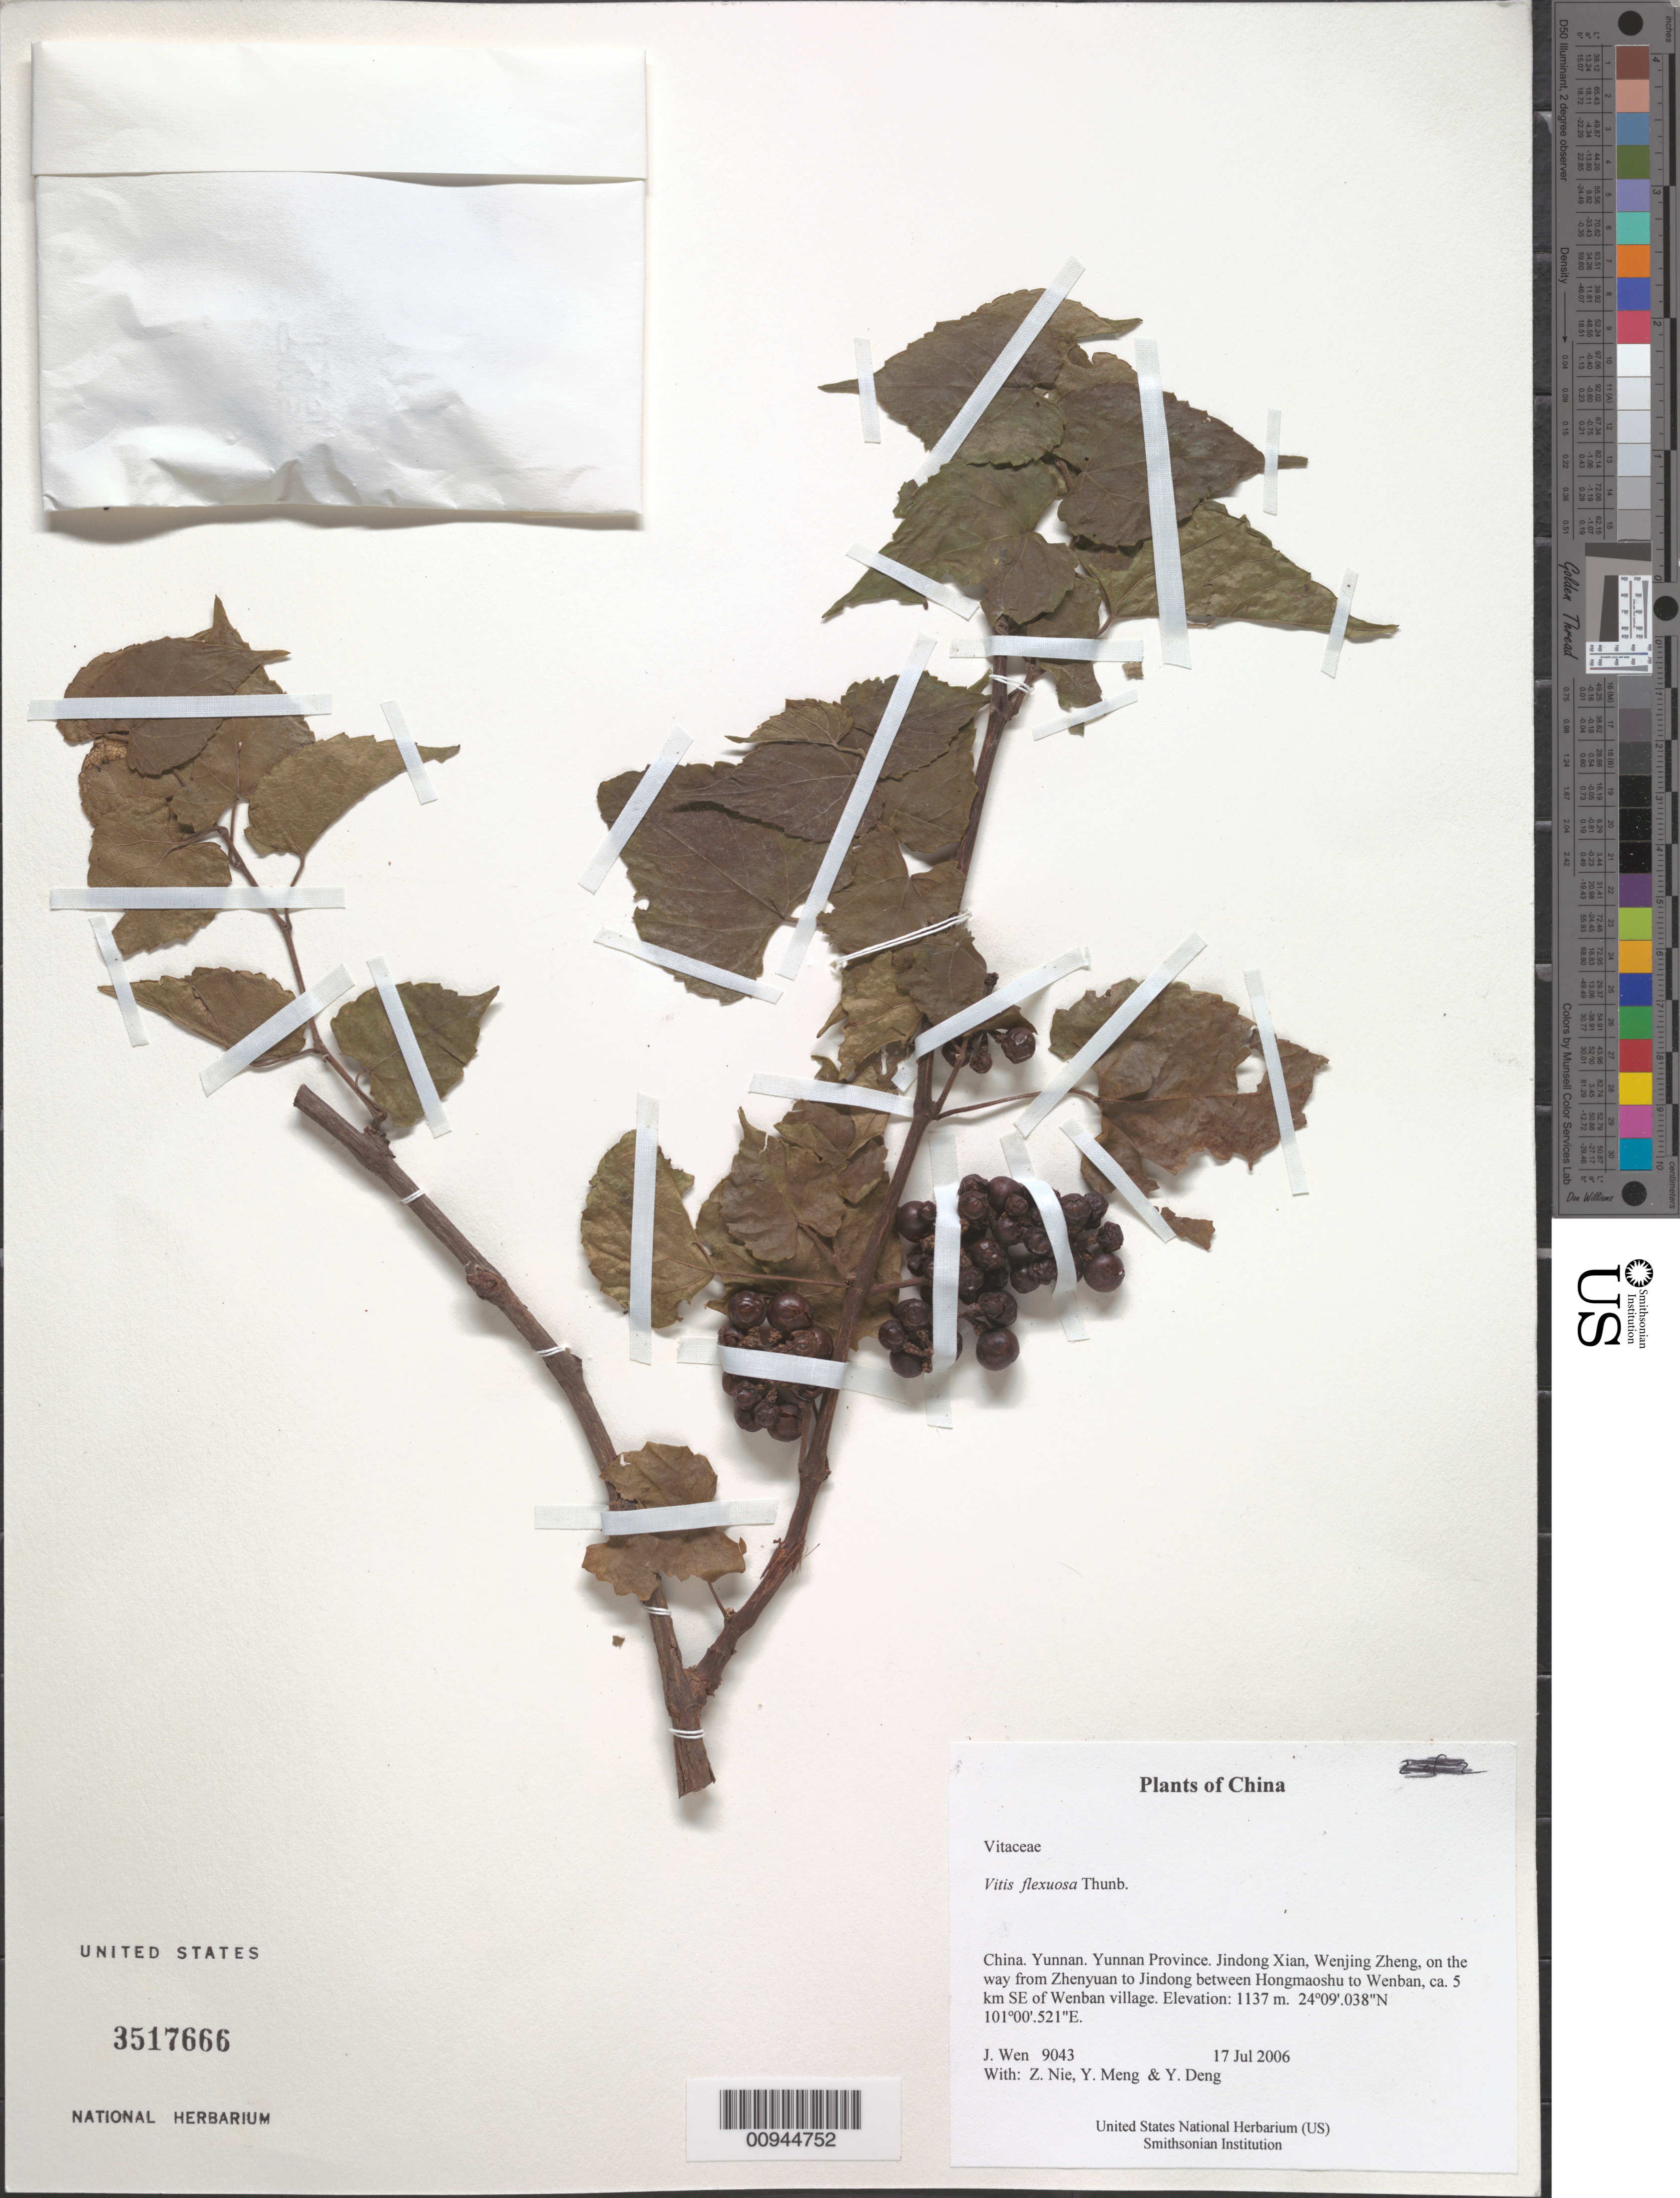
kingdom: Plantae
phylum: Tracheophyta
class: Magnoliopsida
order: Vitales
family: Vitaceae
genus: Vitis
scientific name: Vitis flexuosa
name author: Thunb.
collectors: J. Wen, Z. Nie, Y. Meng & Y. Deng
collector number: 9043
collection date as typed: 17 Jul 2006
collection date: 2006-07-17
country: China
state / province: Yunnan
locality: Yunnan Province. Jindong Xian, Wenjing Zheng, on the way from Zhenyuan to Jindong between Hongmaoshu to Wenban, ca. 5 km SE of Wenban village.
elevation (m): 1137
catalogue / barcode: US 3517666